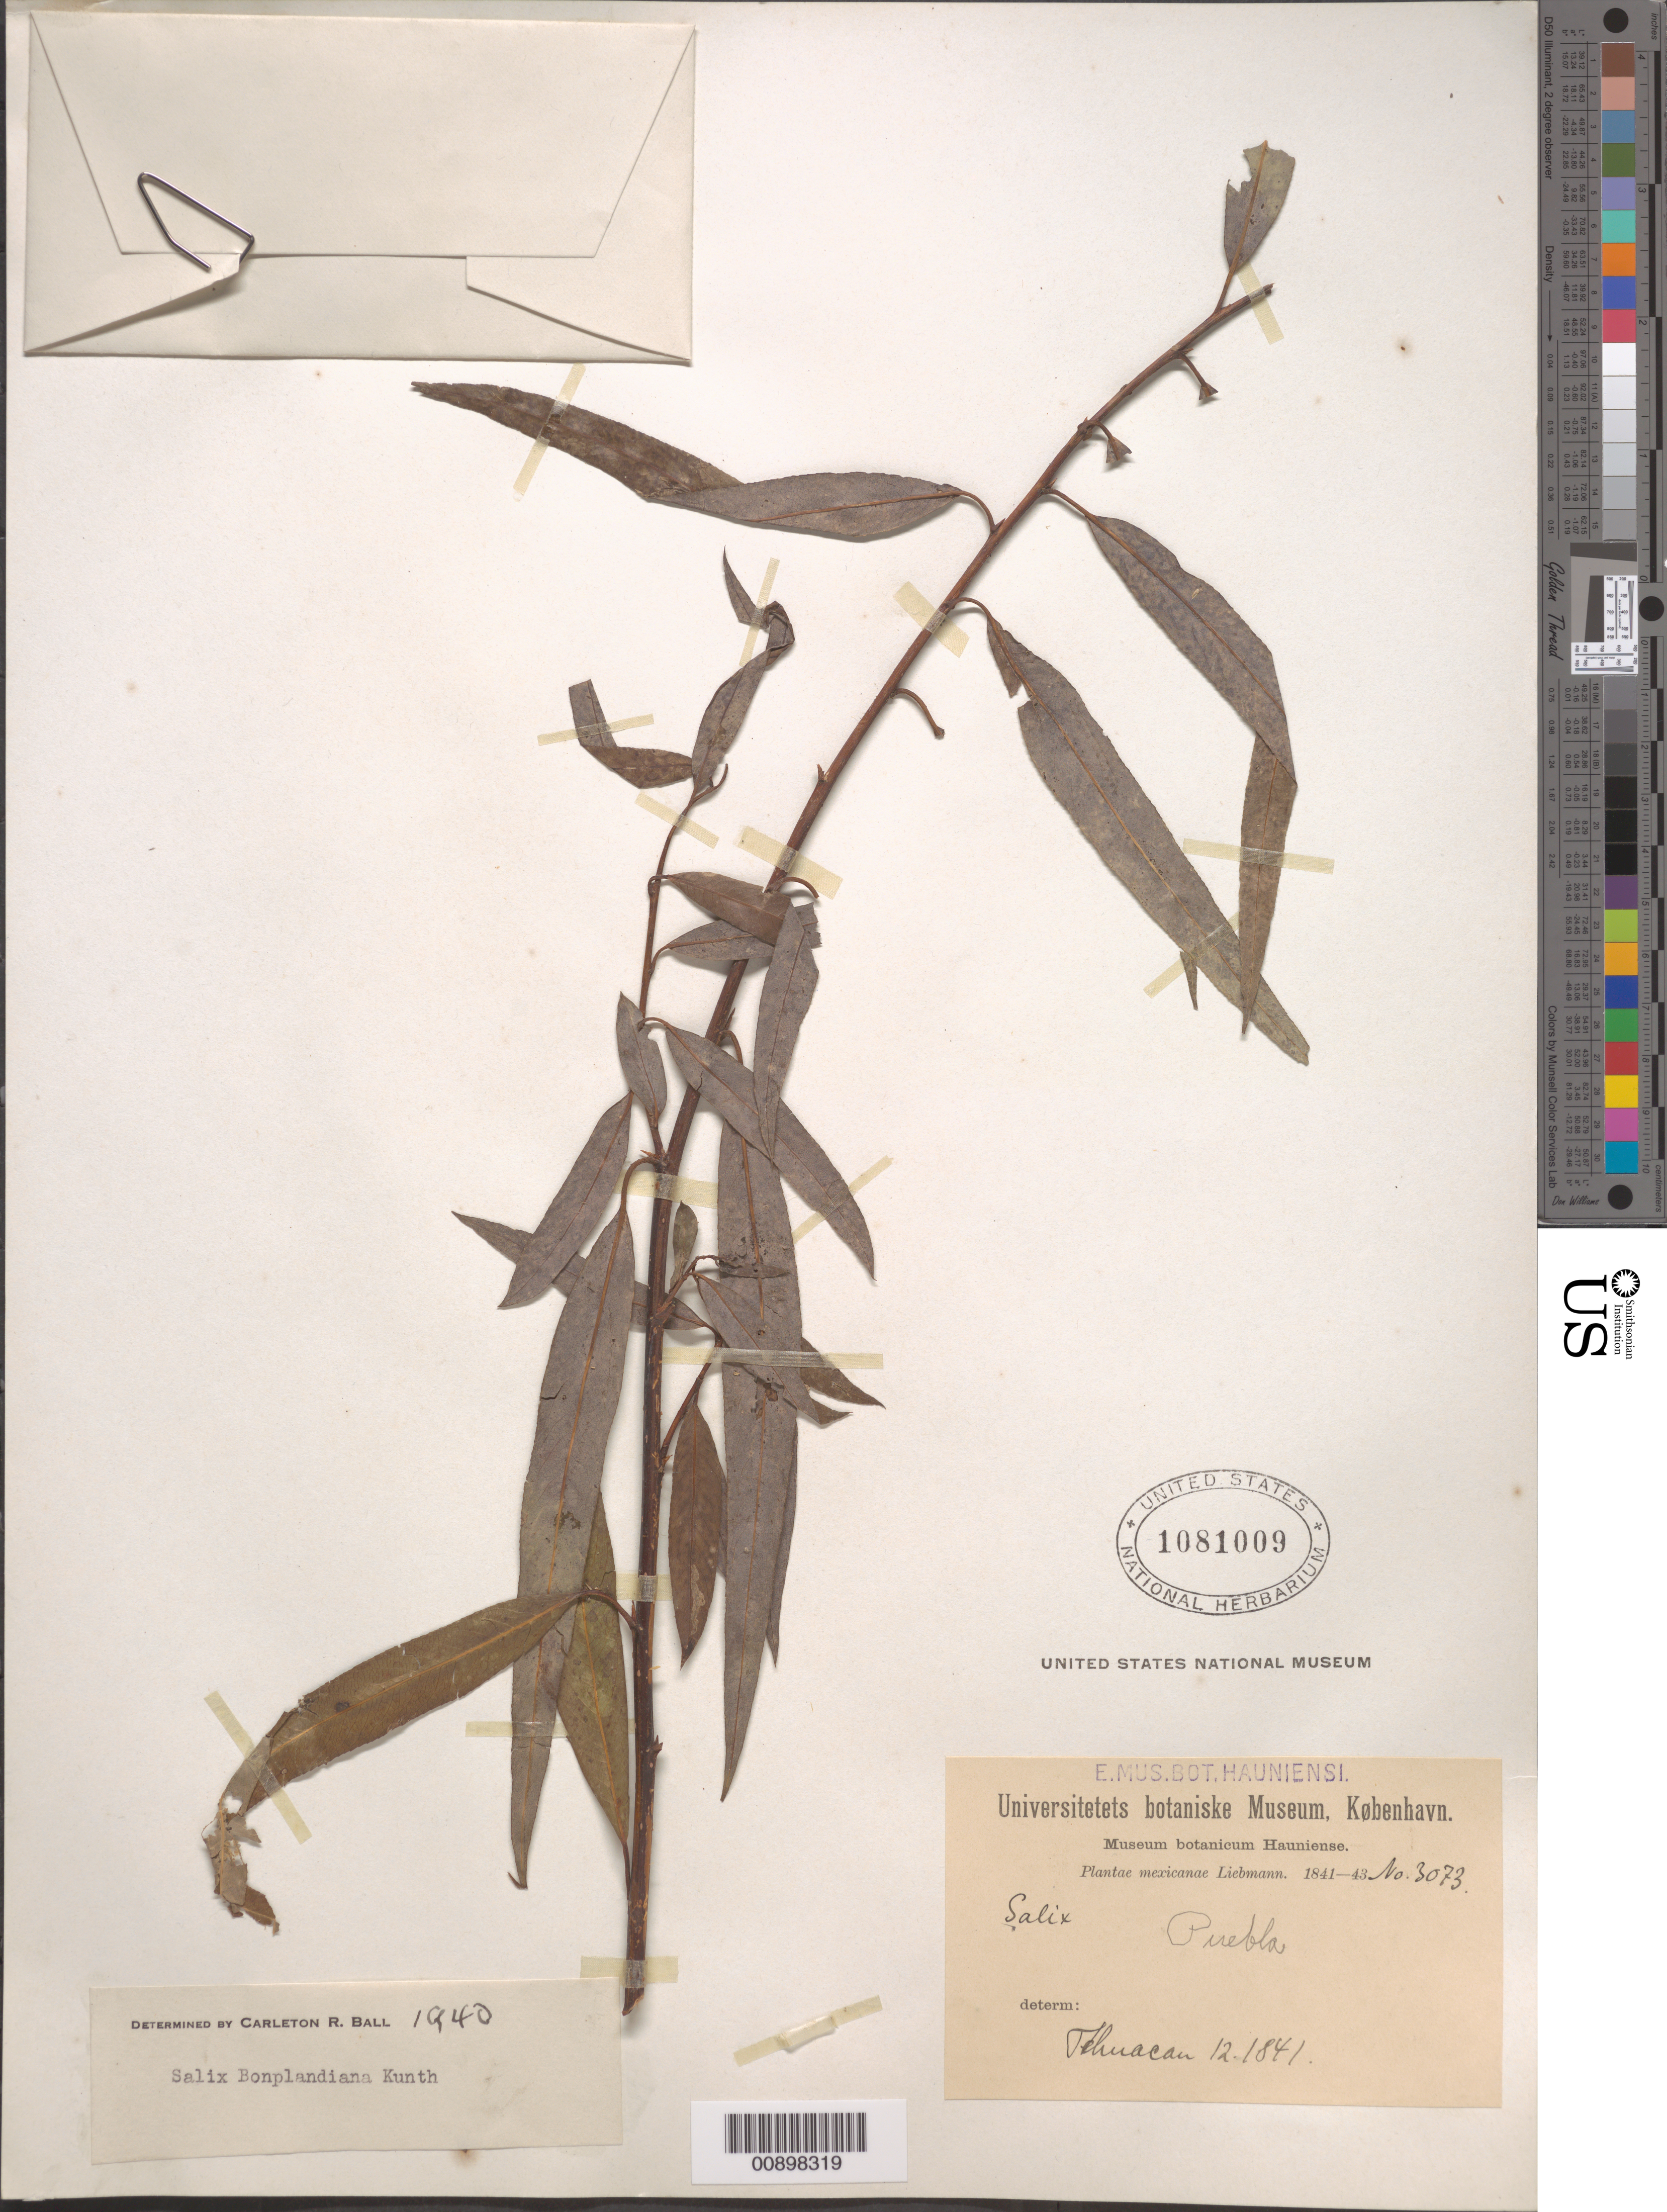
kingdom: Plantae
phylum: Tracheophyta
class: Magnoliopsida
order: Malpighiales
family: Salicaceae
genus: Salix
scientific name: Salix bonplandiana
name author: Kunth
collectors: F. M. Liebmann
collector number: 3073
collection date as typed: Dec 1841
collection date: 1841-12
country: Mexico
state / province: Puebla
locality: Tehuacan, Puebla.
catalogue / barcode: US 1081009